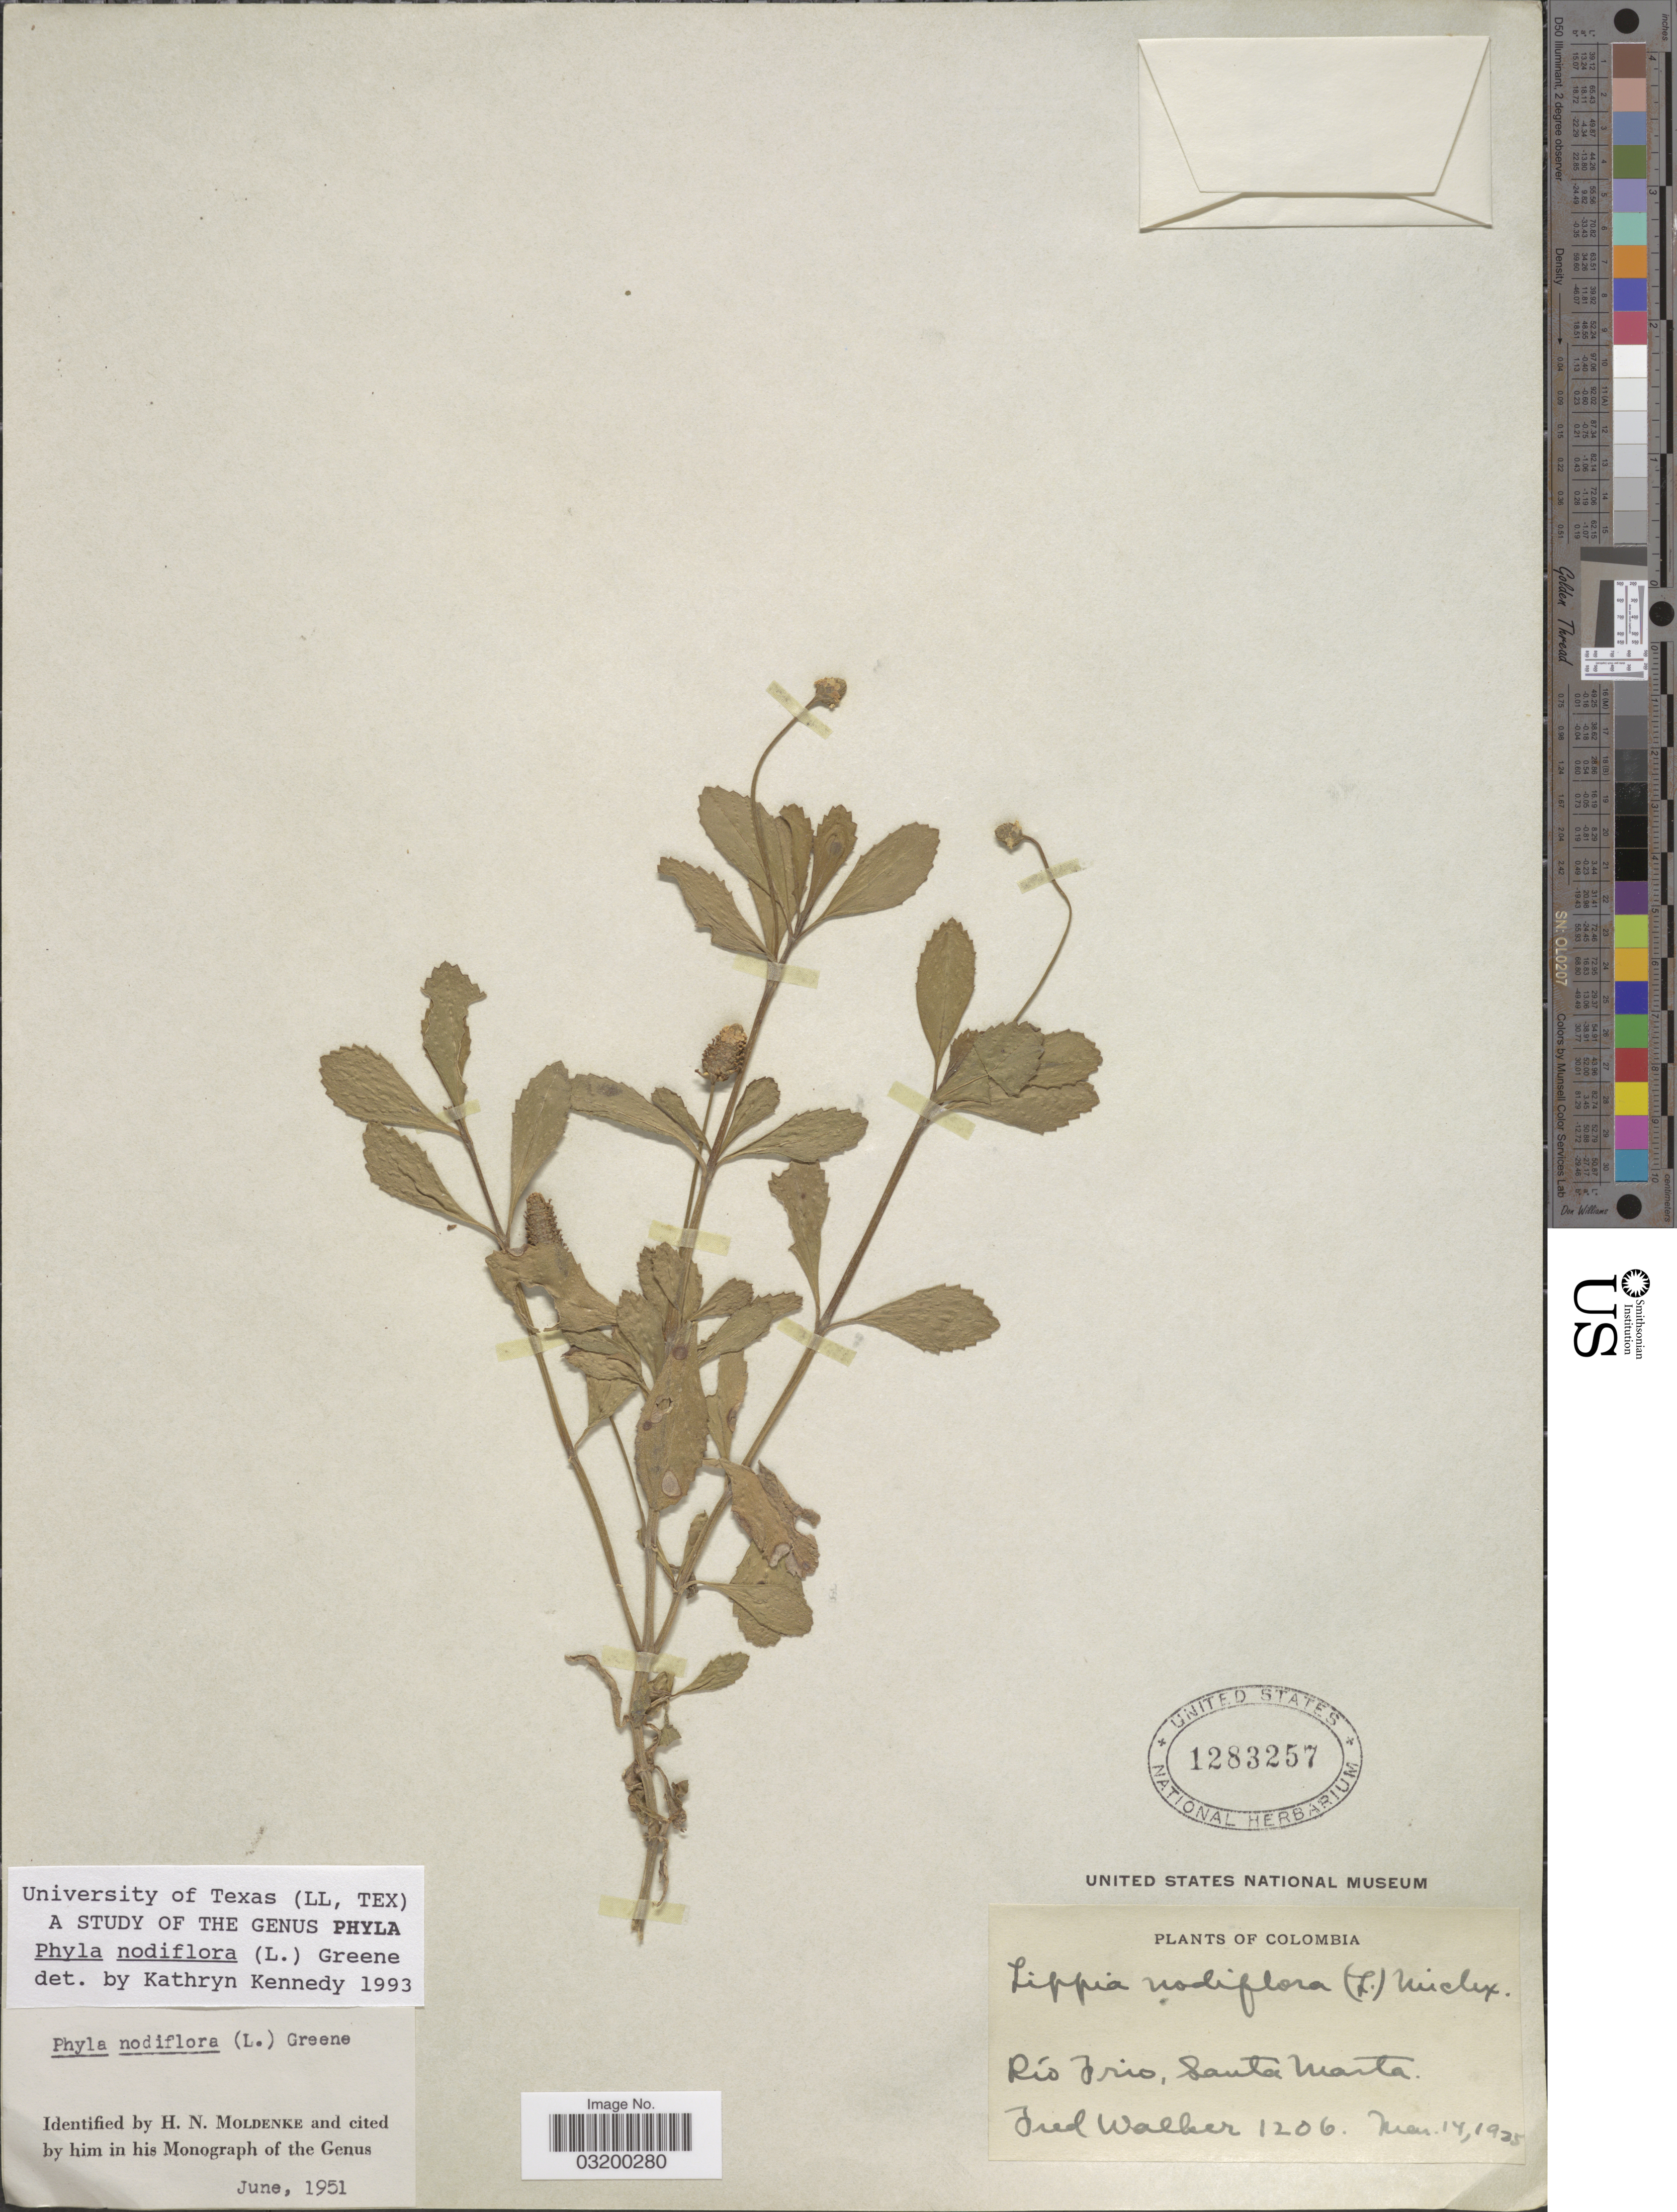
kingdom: Plantae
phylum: Tracheophyta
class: Magnoliopsida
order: Lamiales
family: Verbenaceae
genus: Phyla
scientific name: Phyla nodiflora var. nodiflora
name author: (L.) Greene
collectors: F. Walker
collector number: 1206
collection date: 1925-03-14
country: Colombia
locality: Río Frio, Santa Marta.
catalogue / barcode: US 1283257